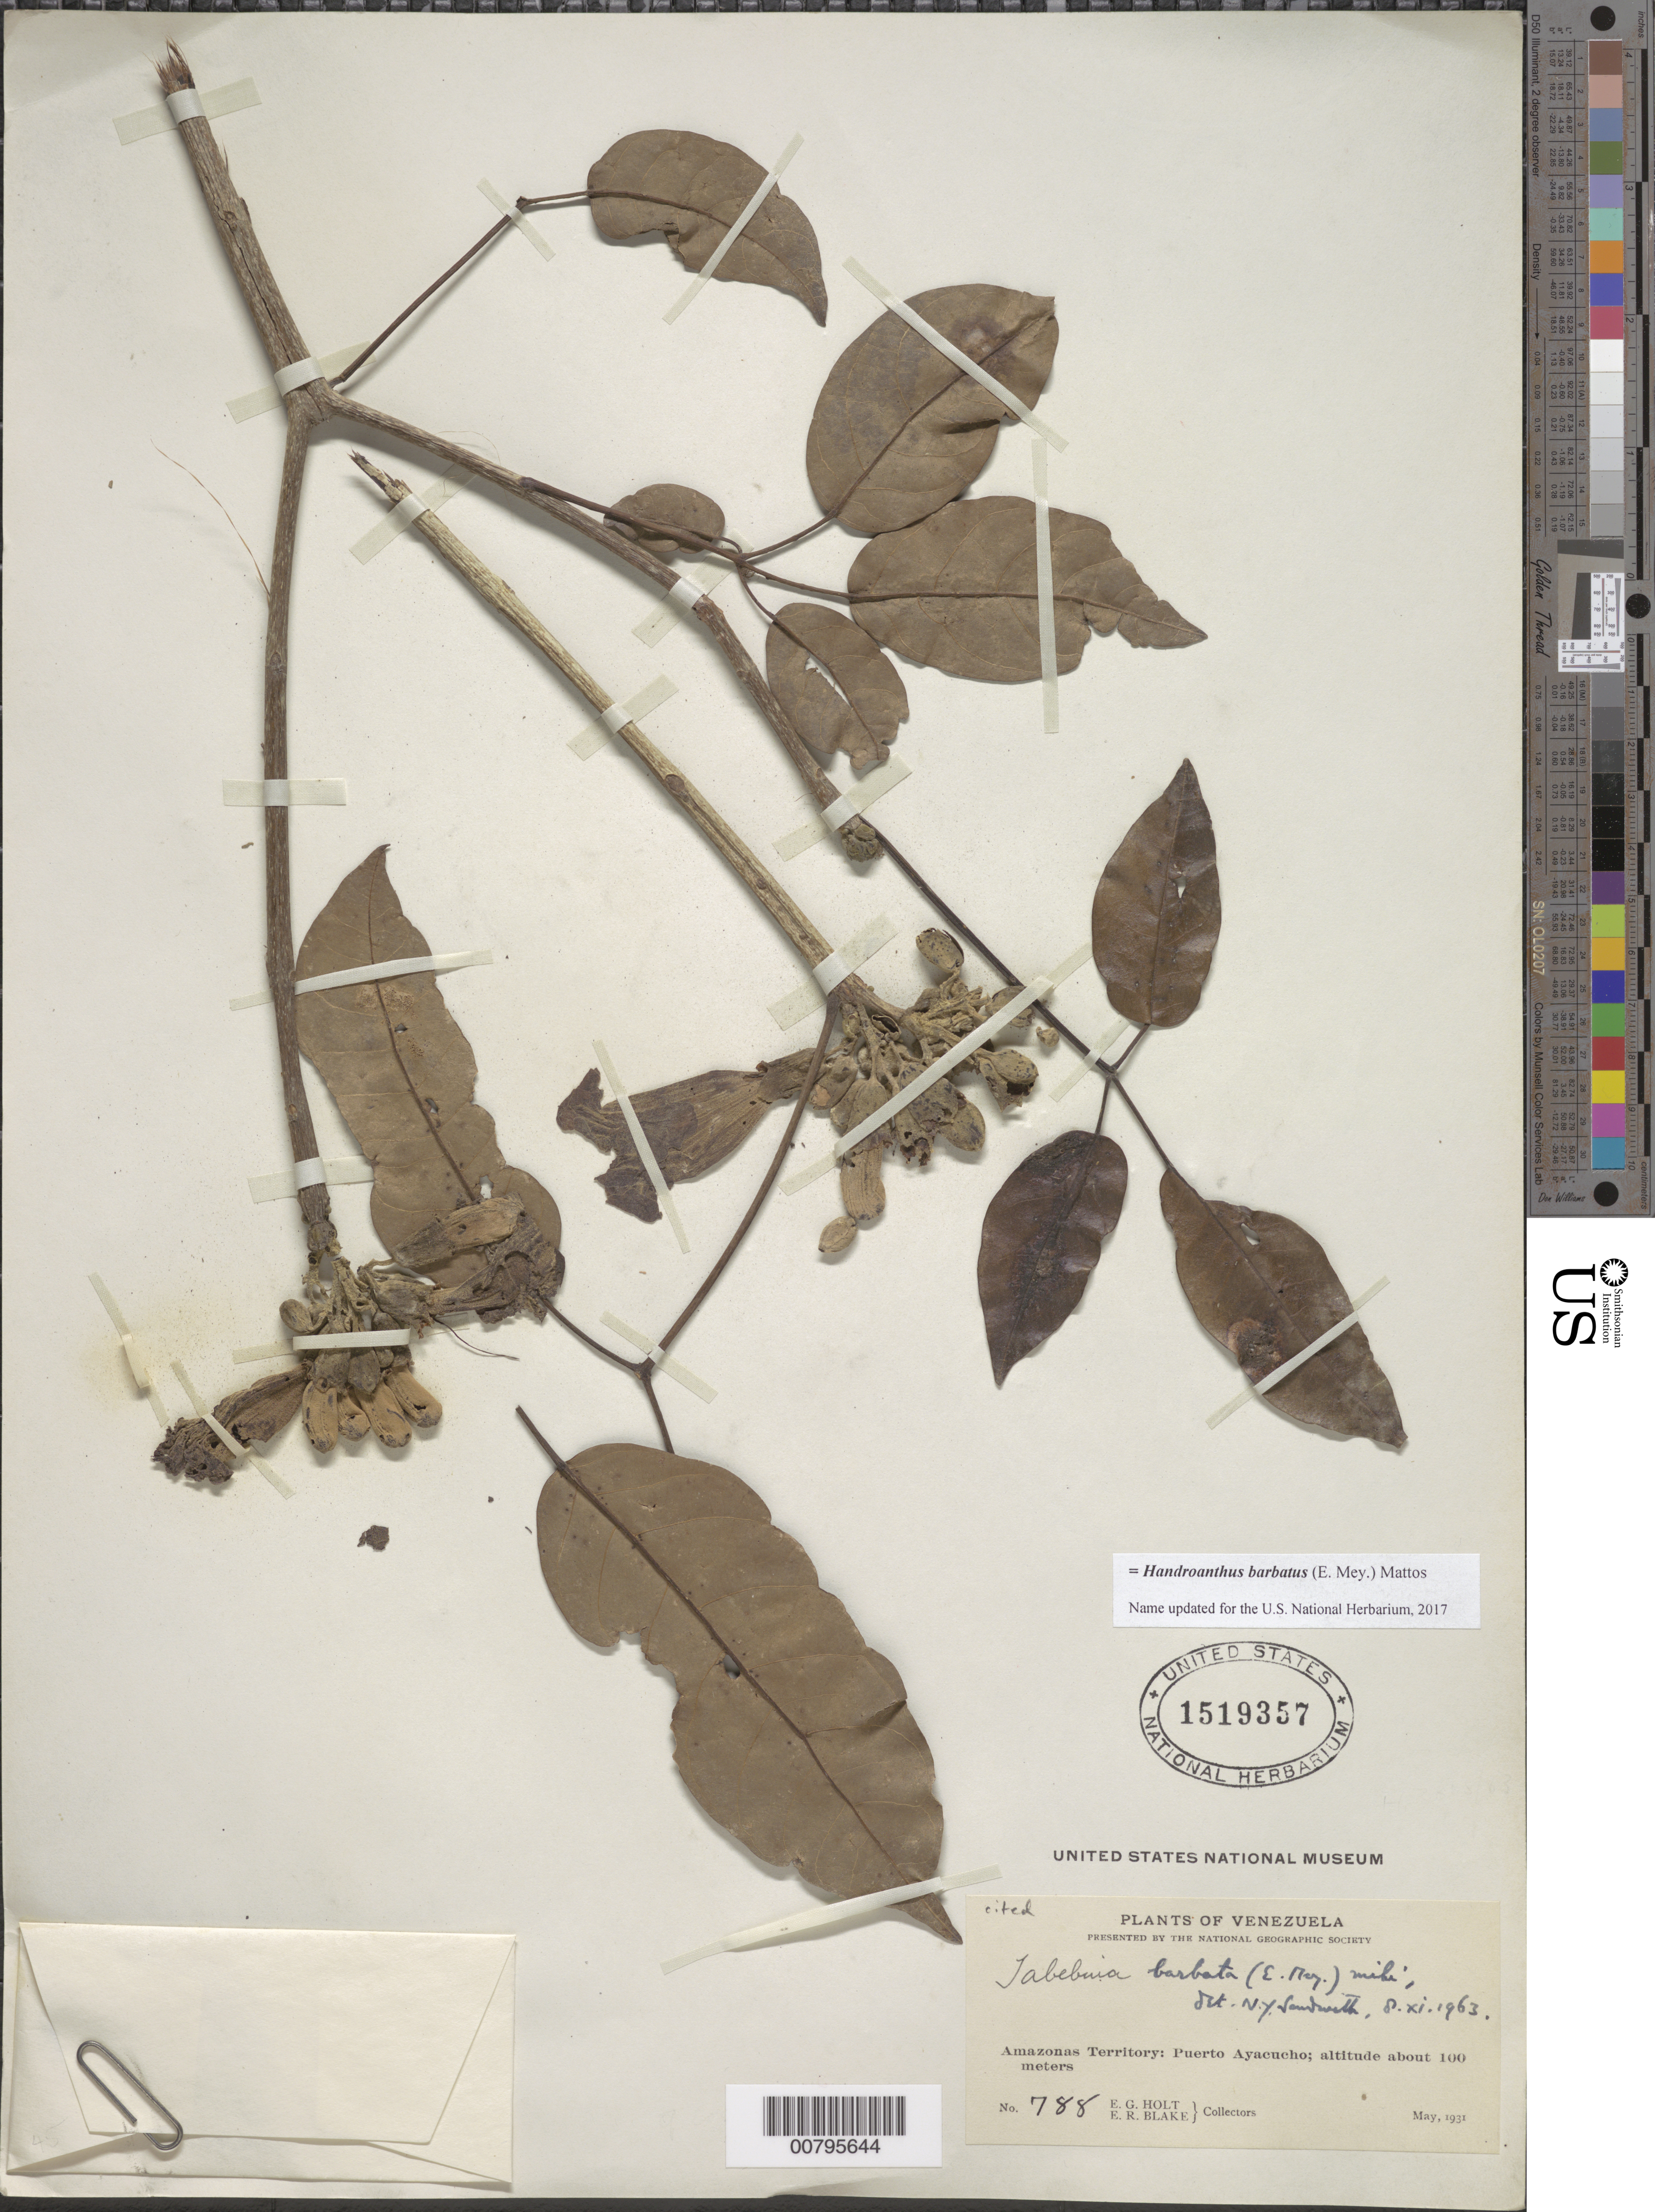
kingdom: Plantae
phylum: Tracheophyta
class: Magnoliopsida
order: Lamiales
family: Bignoniaceae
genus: Handroanthus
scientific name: Handroanthus barbatus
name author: (E. Mey.) Mattos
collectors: E. Holt & E. R. Blake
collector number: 788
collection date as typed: May-31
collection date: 1931-05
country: Venezuela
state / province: Amazonas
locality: Puerto Ayacucho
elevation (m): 100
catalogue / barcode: US 1519357